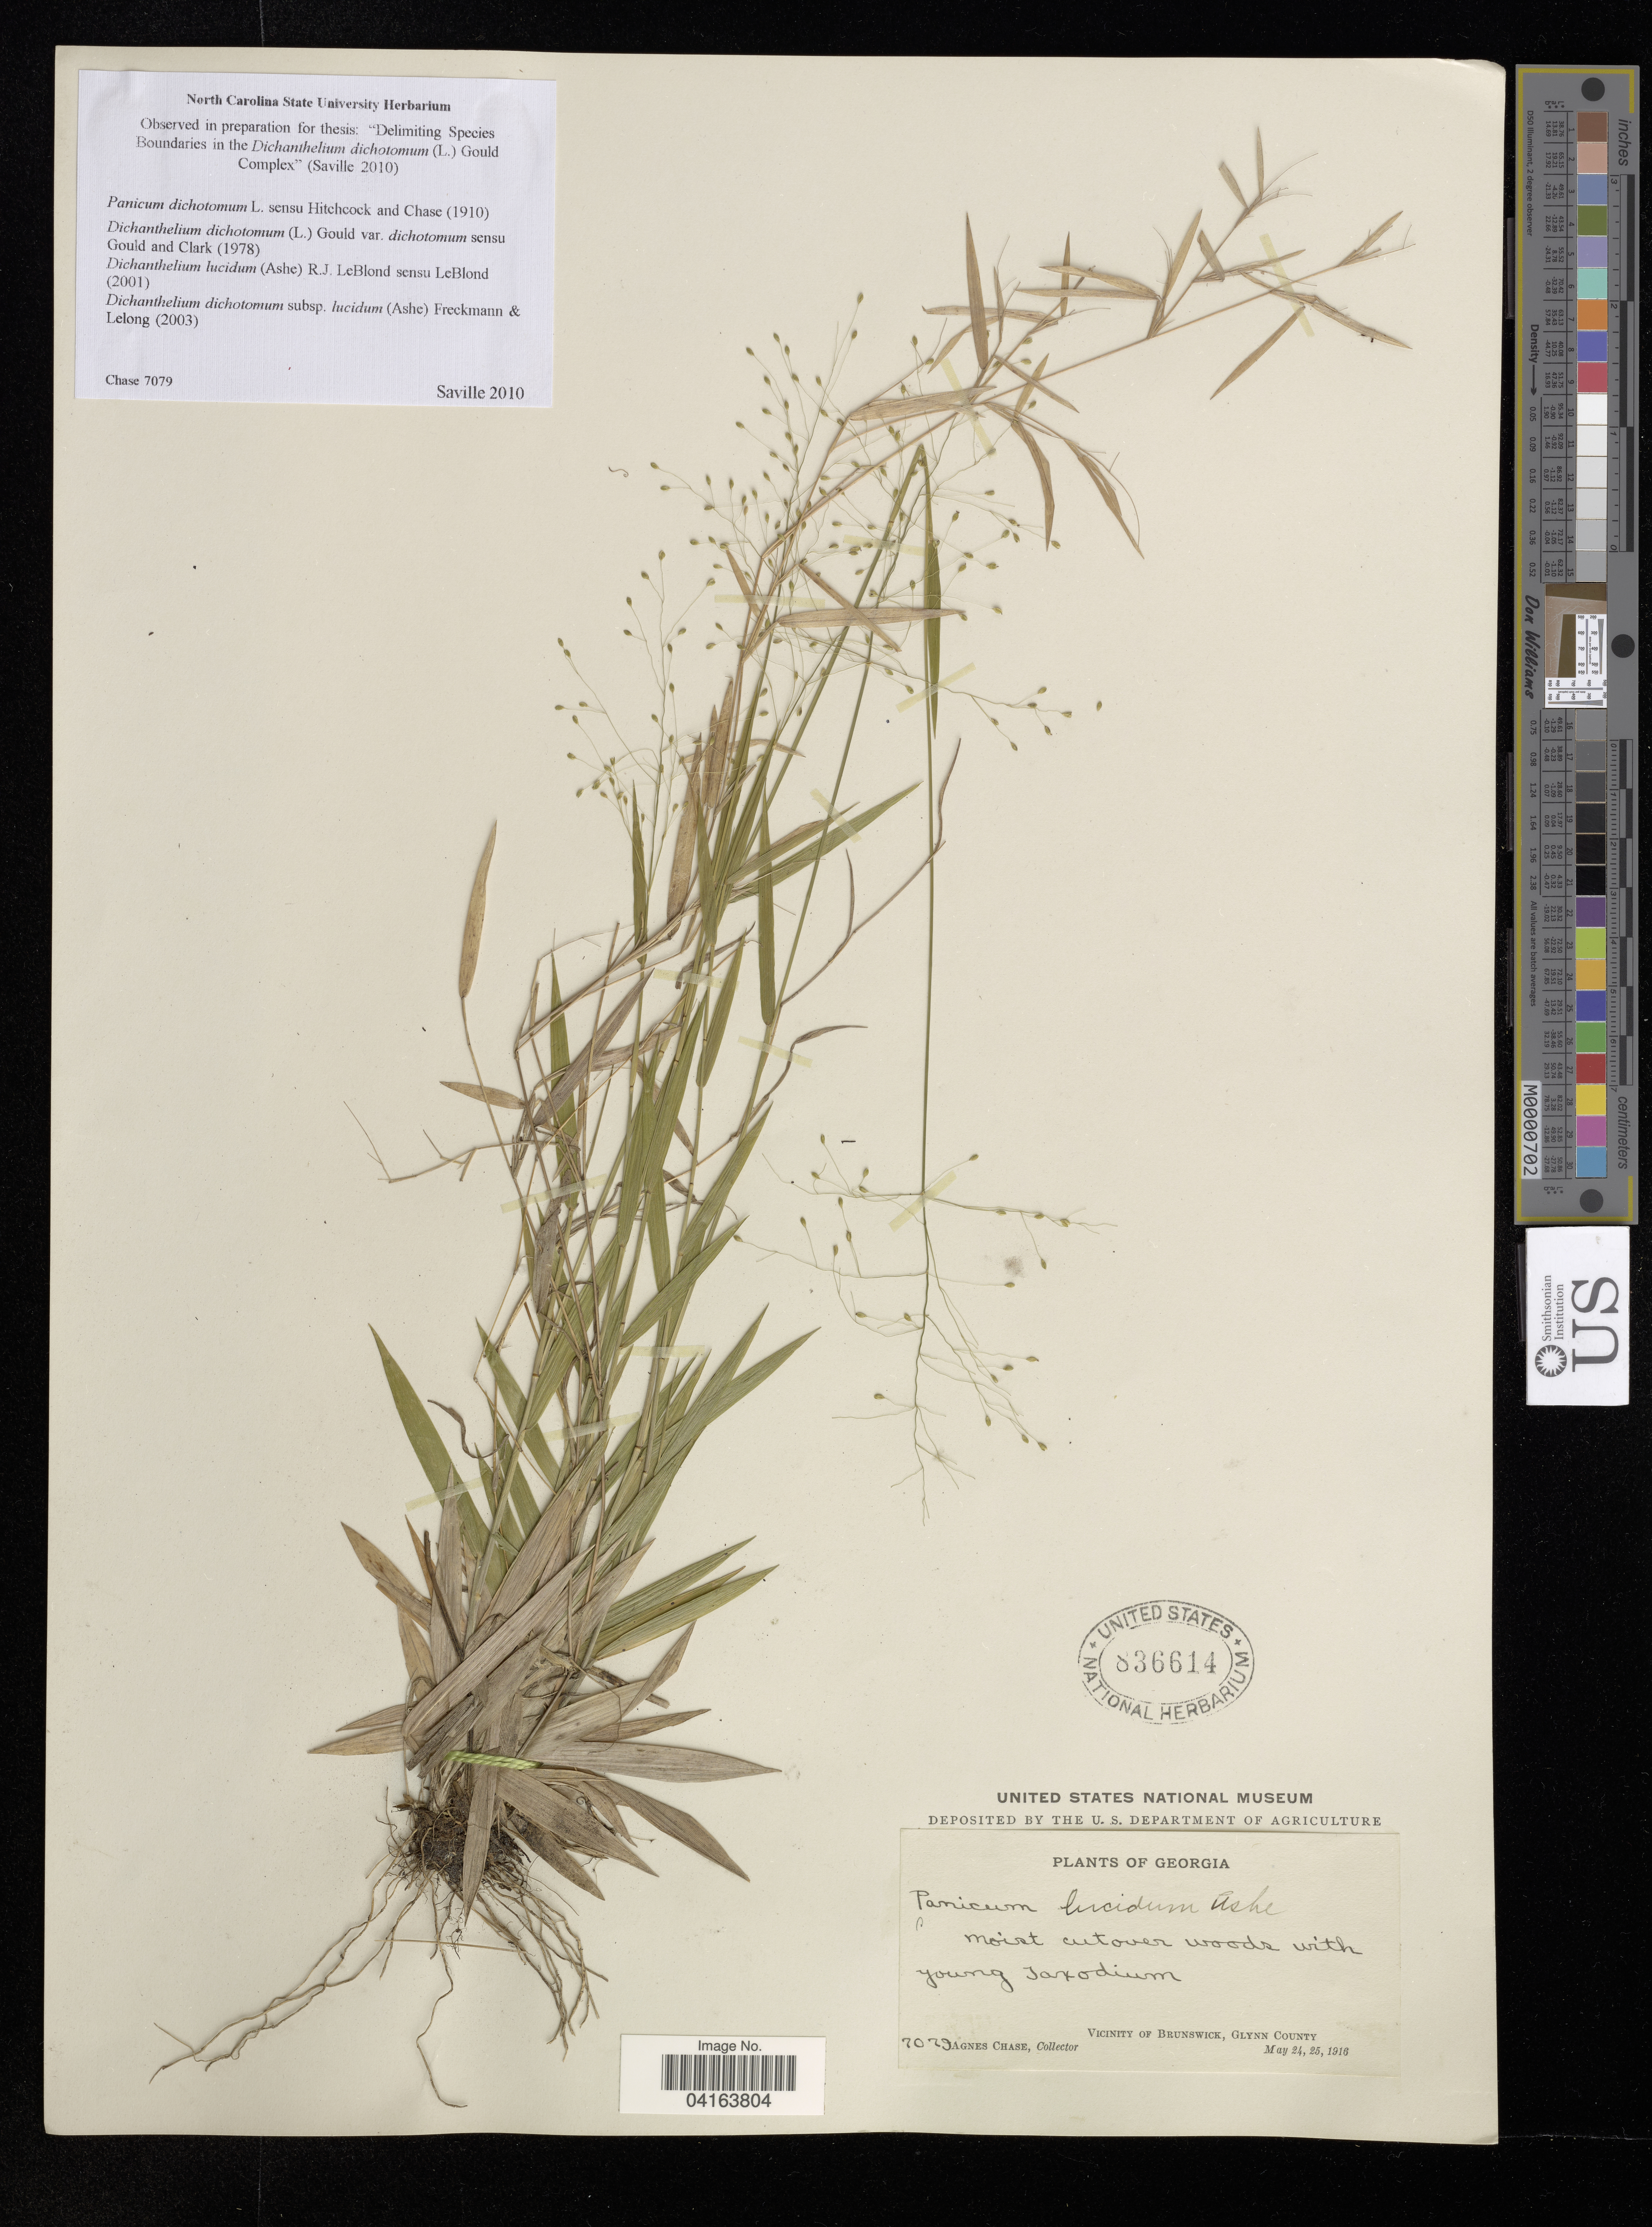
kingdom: Plantae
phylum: Tracheophyta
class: Liliopsida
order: Poales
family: Poaceae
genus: Dichanthelium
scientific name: Dichanthelium dichotomum subsp. lucidum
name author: (Ashe) Freckmann & Lelong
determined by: Saville, A. C., (NCSC), North Carolina State University (UNITED STATES)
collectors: A. Chase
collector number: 2029*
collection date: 1916-05-24/1916-05-25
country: United States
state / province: Georgia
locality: Vicinity of Brunswick, Glynn County.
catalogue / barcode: US 836614